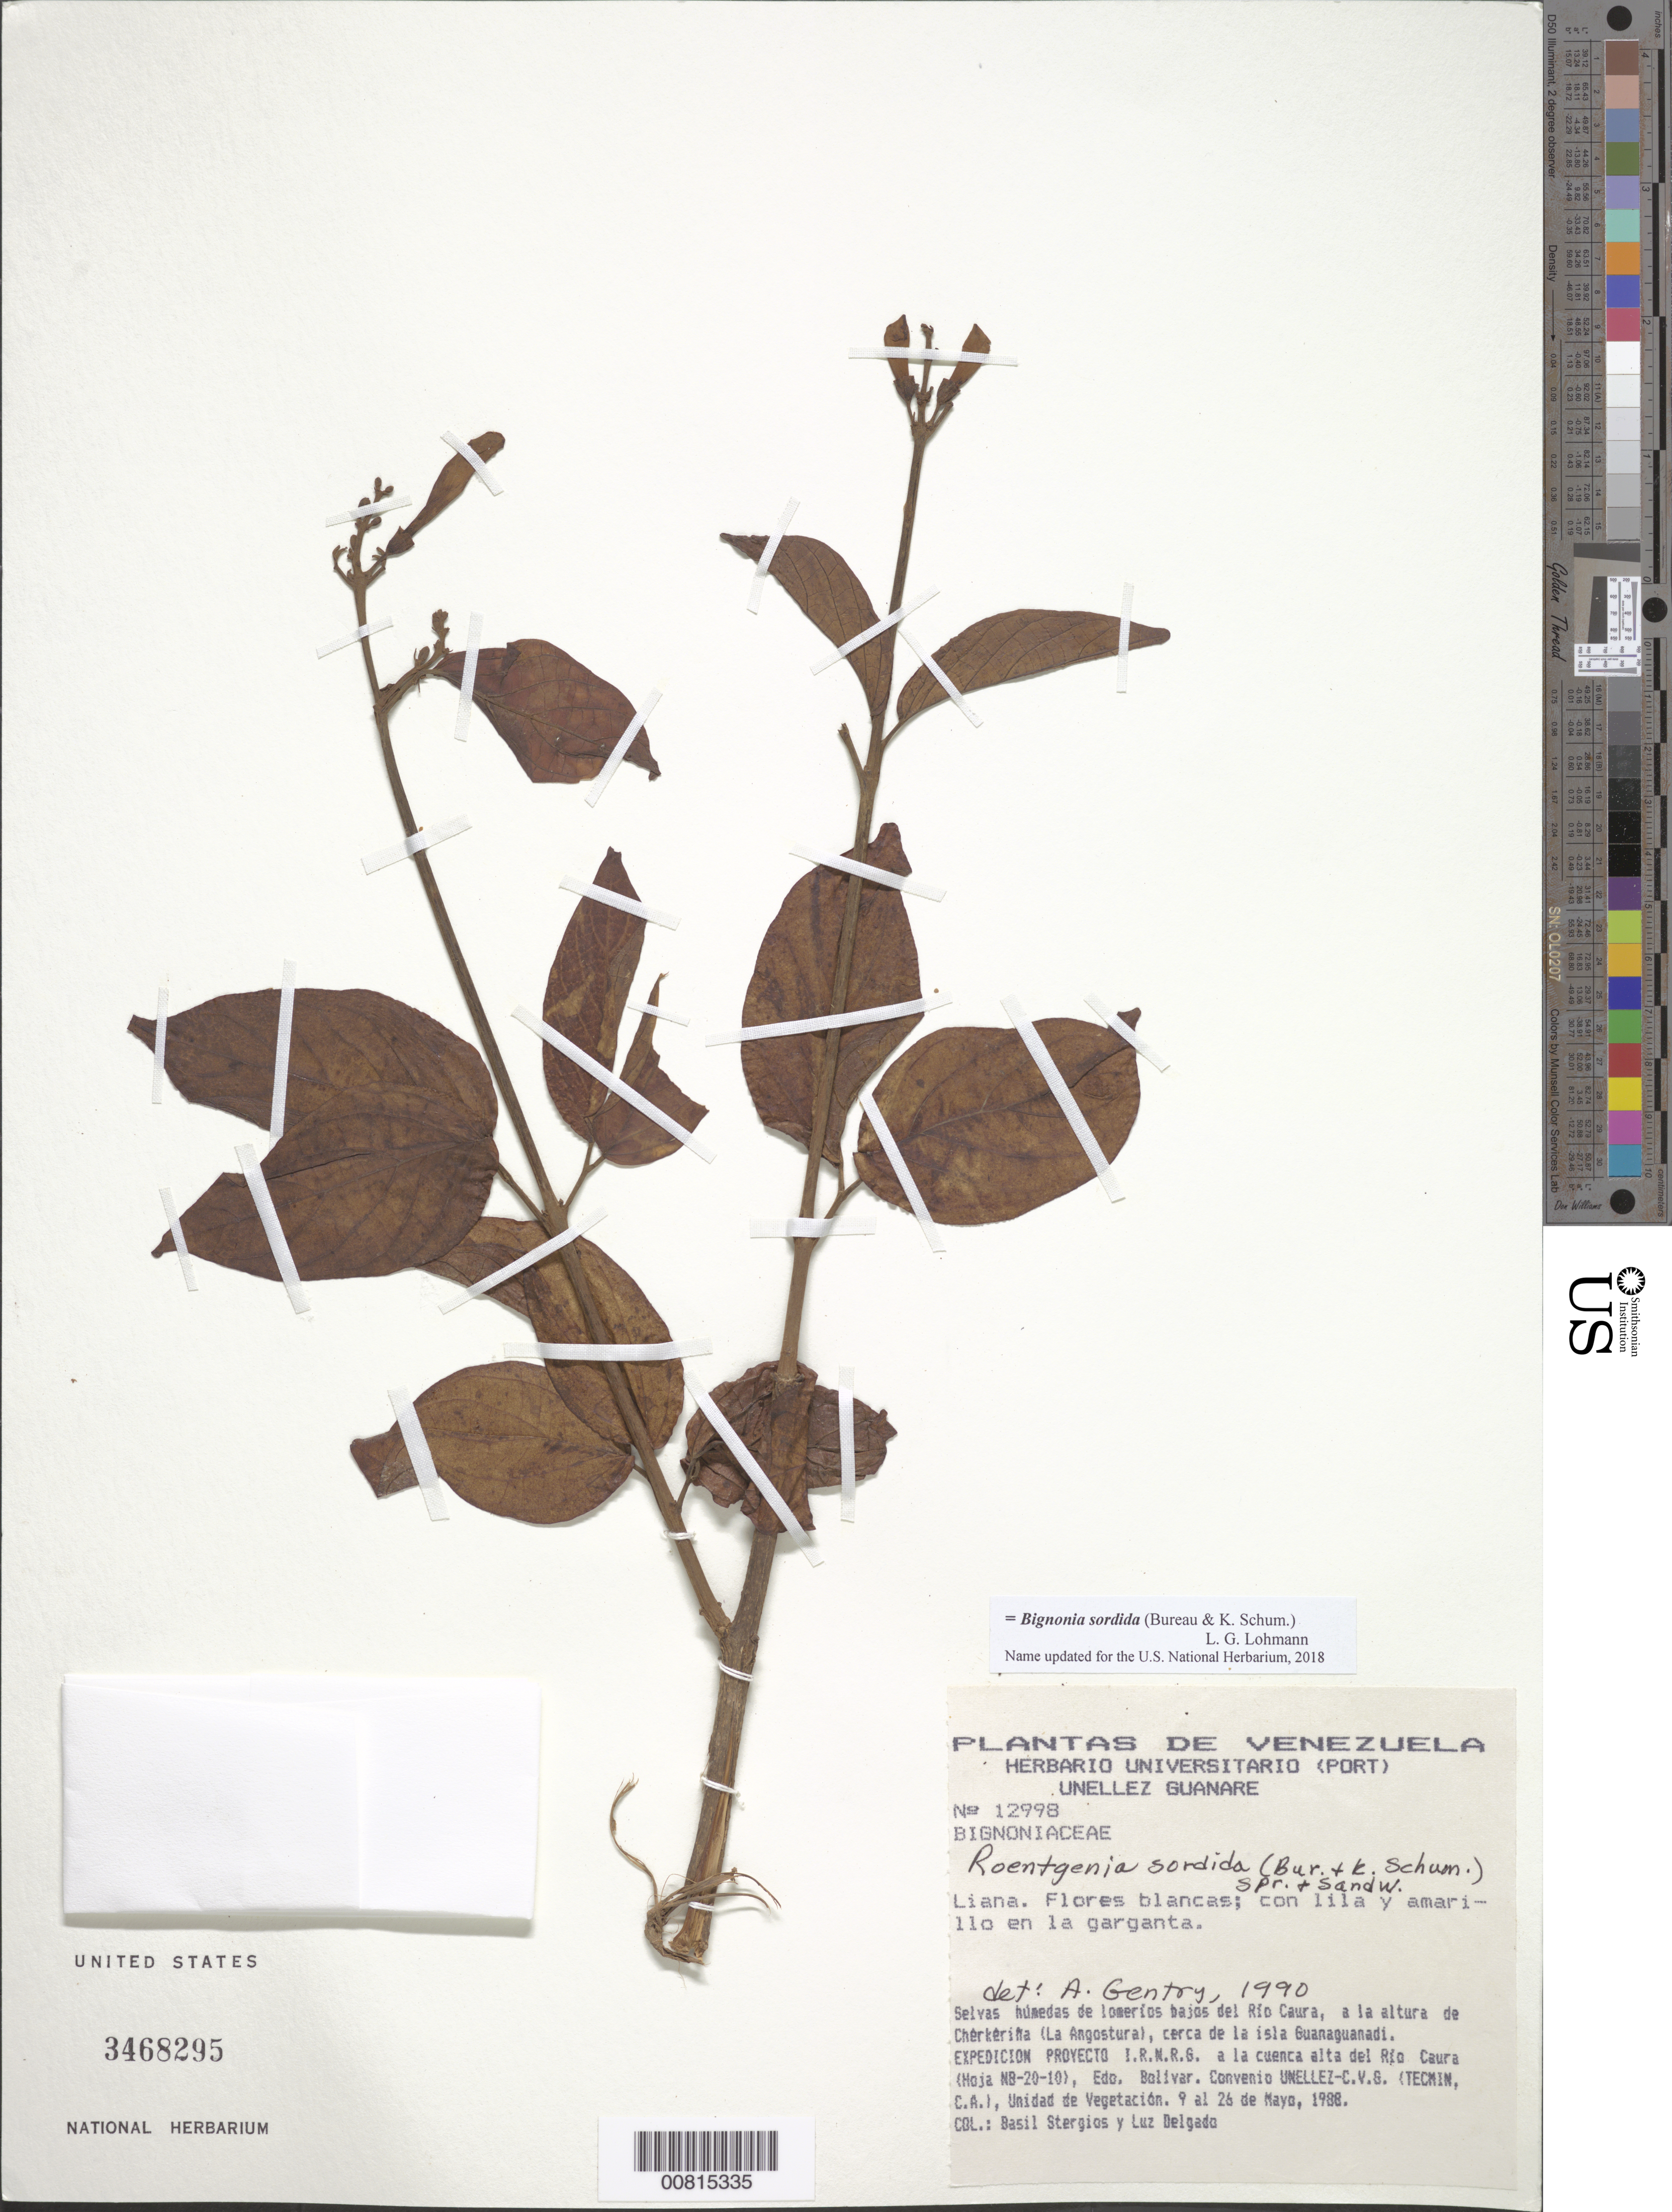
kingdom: Plantae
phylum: Tracheophyta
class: Magnoliopsida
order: Lamiales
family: Bignoniaceae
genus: Bignonia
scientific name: Bignonia sordida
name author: (Bureau & K. Schum.) L.G. Lohmann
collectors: B. G. Stergios & L. Delgado V.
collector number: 12998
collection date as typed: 9-May-88 to 26-May-88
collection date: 1988-05-09/1988-05-26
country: Venezuela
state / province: Bolívar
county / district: Sucre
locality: Río Caura, Chêrkériña (La Angostura), cerca de isla Guanaguanadi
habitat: Selvas húmedas de lomerios bajos del río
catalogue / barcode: US 3468295